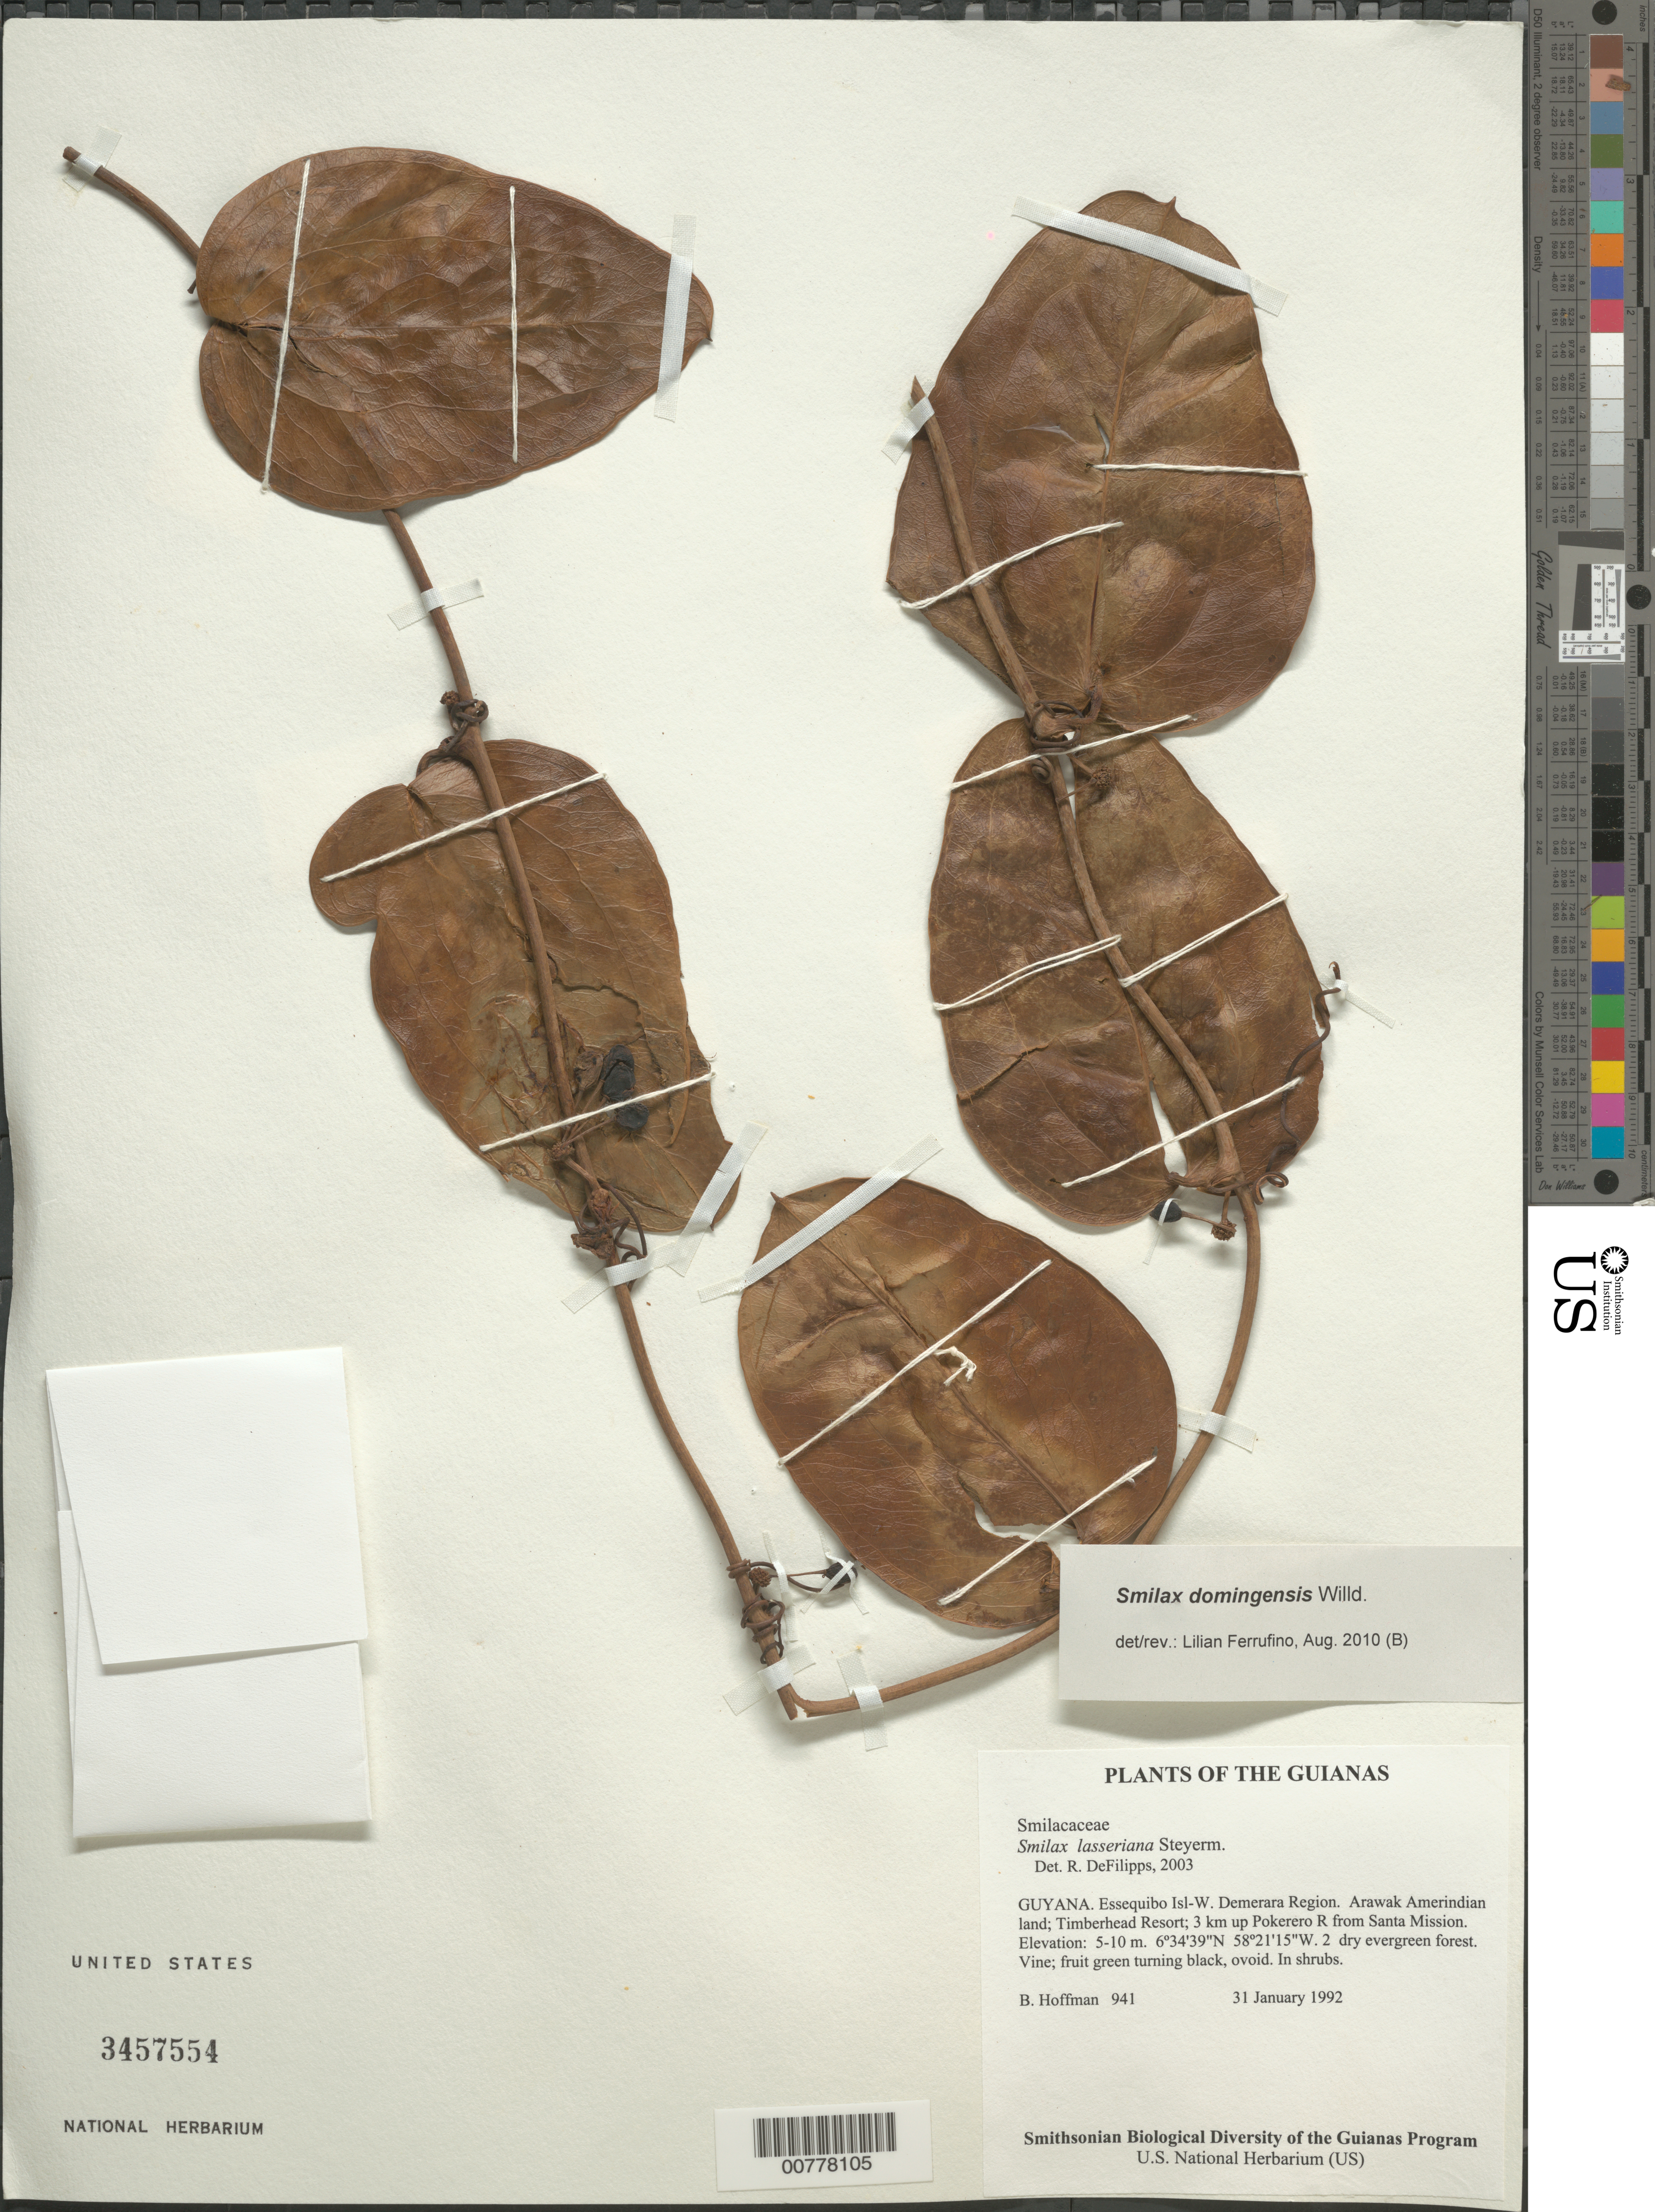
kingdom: Plantae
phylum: Tracheophyta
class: Liliopsida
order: Liliales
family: Smilacaceae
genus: Smilax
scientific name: Smilax domingensis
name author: Willd.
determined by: Ferrufino, L., (USJ), Herbario Universidad de Costa Rica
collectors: B. Hoffman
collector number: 941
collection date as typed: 31 January 1992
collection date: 1992-01-31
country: Guyana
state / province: Essequibo Isl-W. Demerara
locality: Arawak Amerindian land; Timberhead Resort; 3 km up Pokerero River from Santa Mission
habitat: Secondary dry evergreen forest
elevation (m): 5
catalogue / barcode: US 3457554